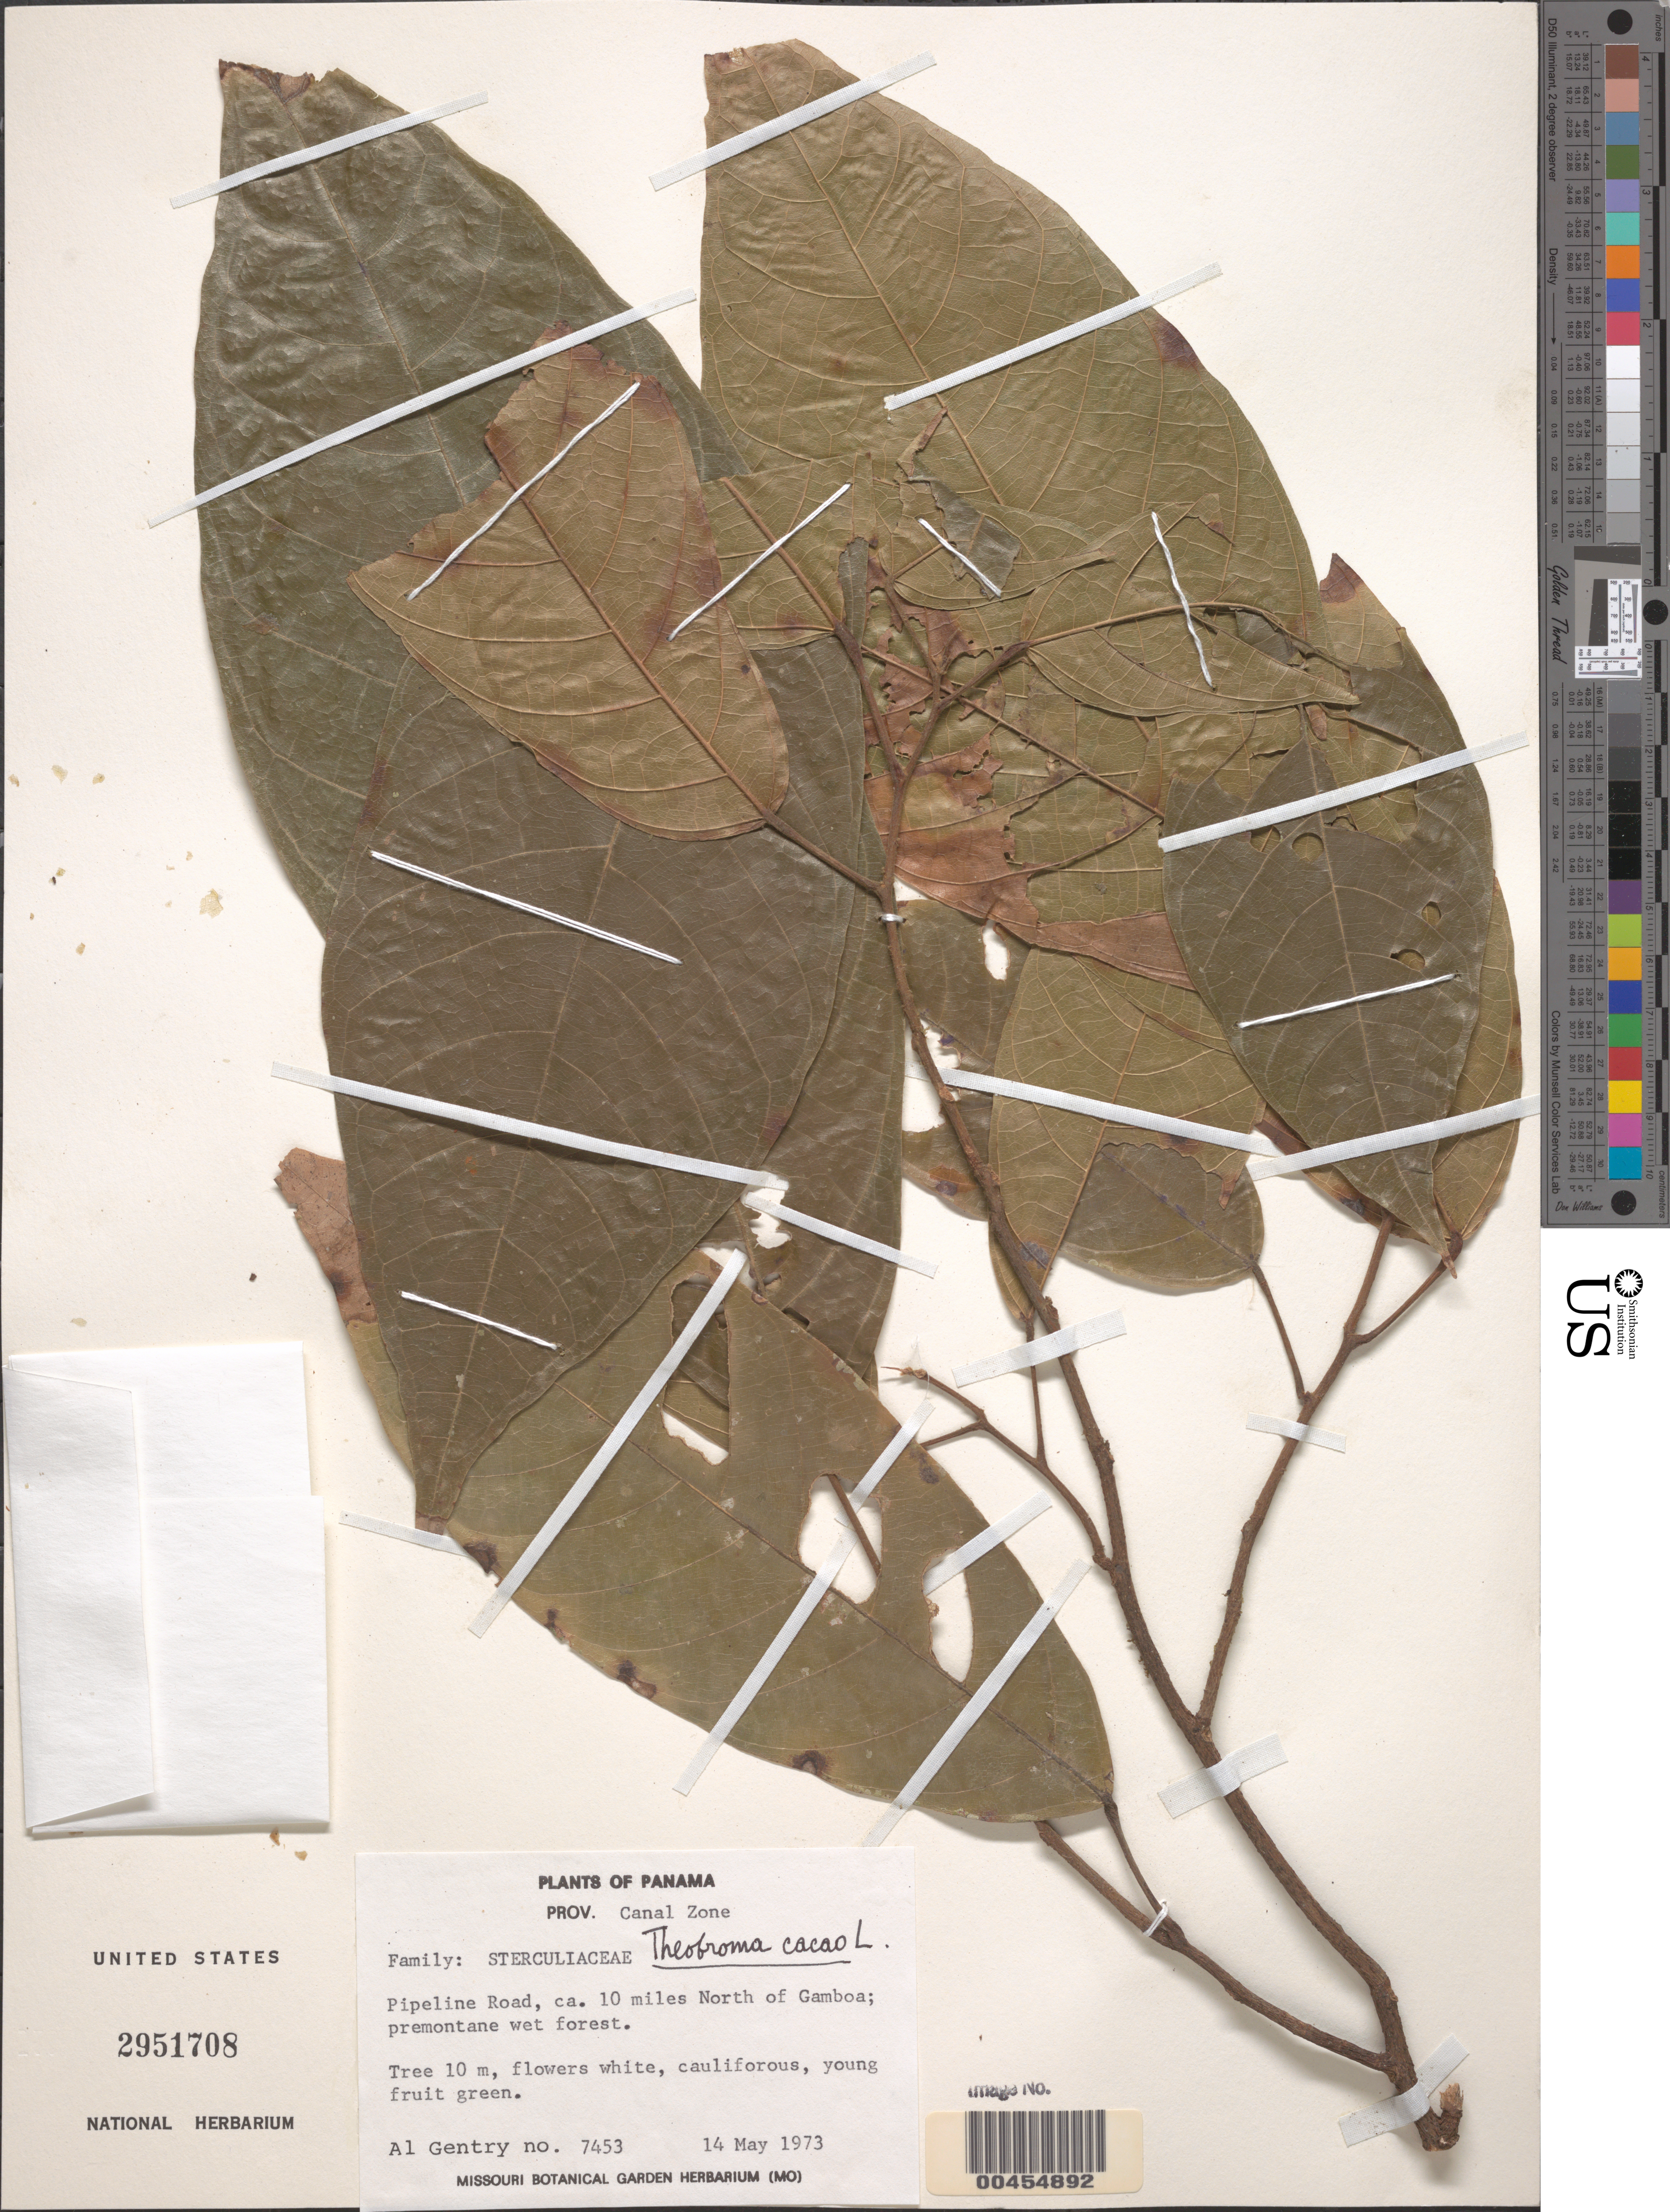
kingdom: Plantae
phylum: Tracheophyta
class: Magnoliopsida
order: Malvales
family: Malvaceae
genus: Theobroma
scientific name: Theobroma cacao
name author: L.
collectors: A. H. Gentry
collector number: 7453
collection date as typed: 14 May 1973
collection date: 1973-05-14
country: Panama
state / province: Colón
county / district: Canal Zone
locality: Pipeline Road, ca. 10 mi. N of Gamboa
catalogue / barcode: US 2951708